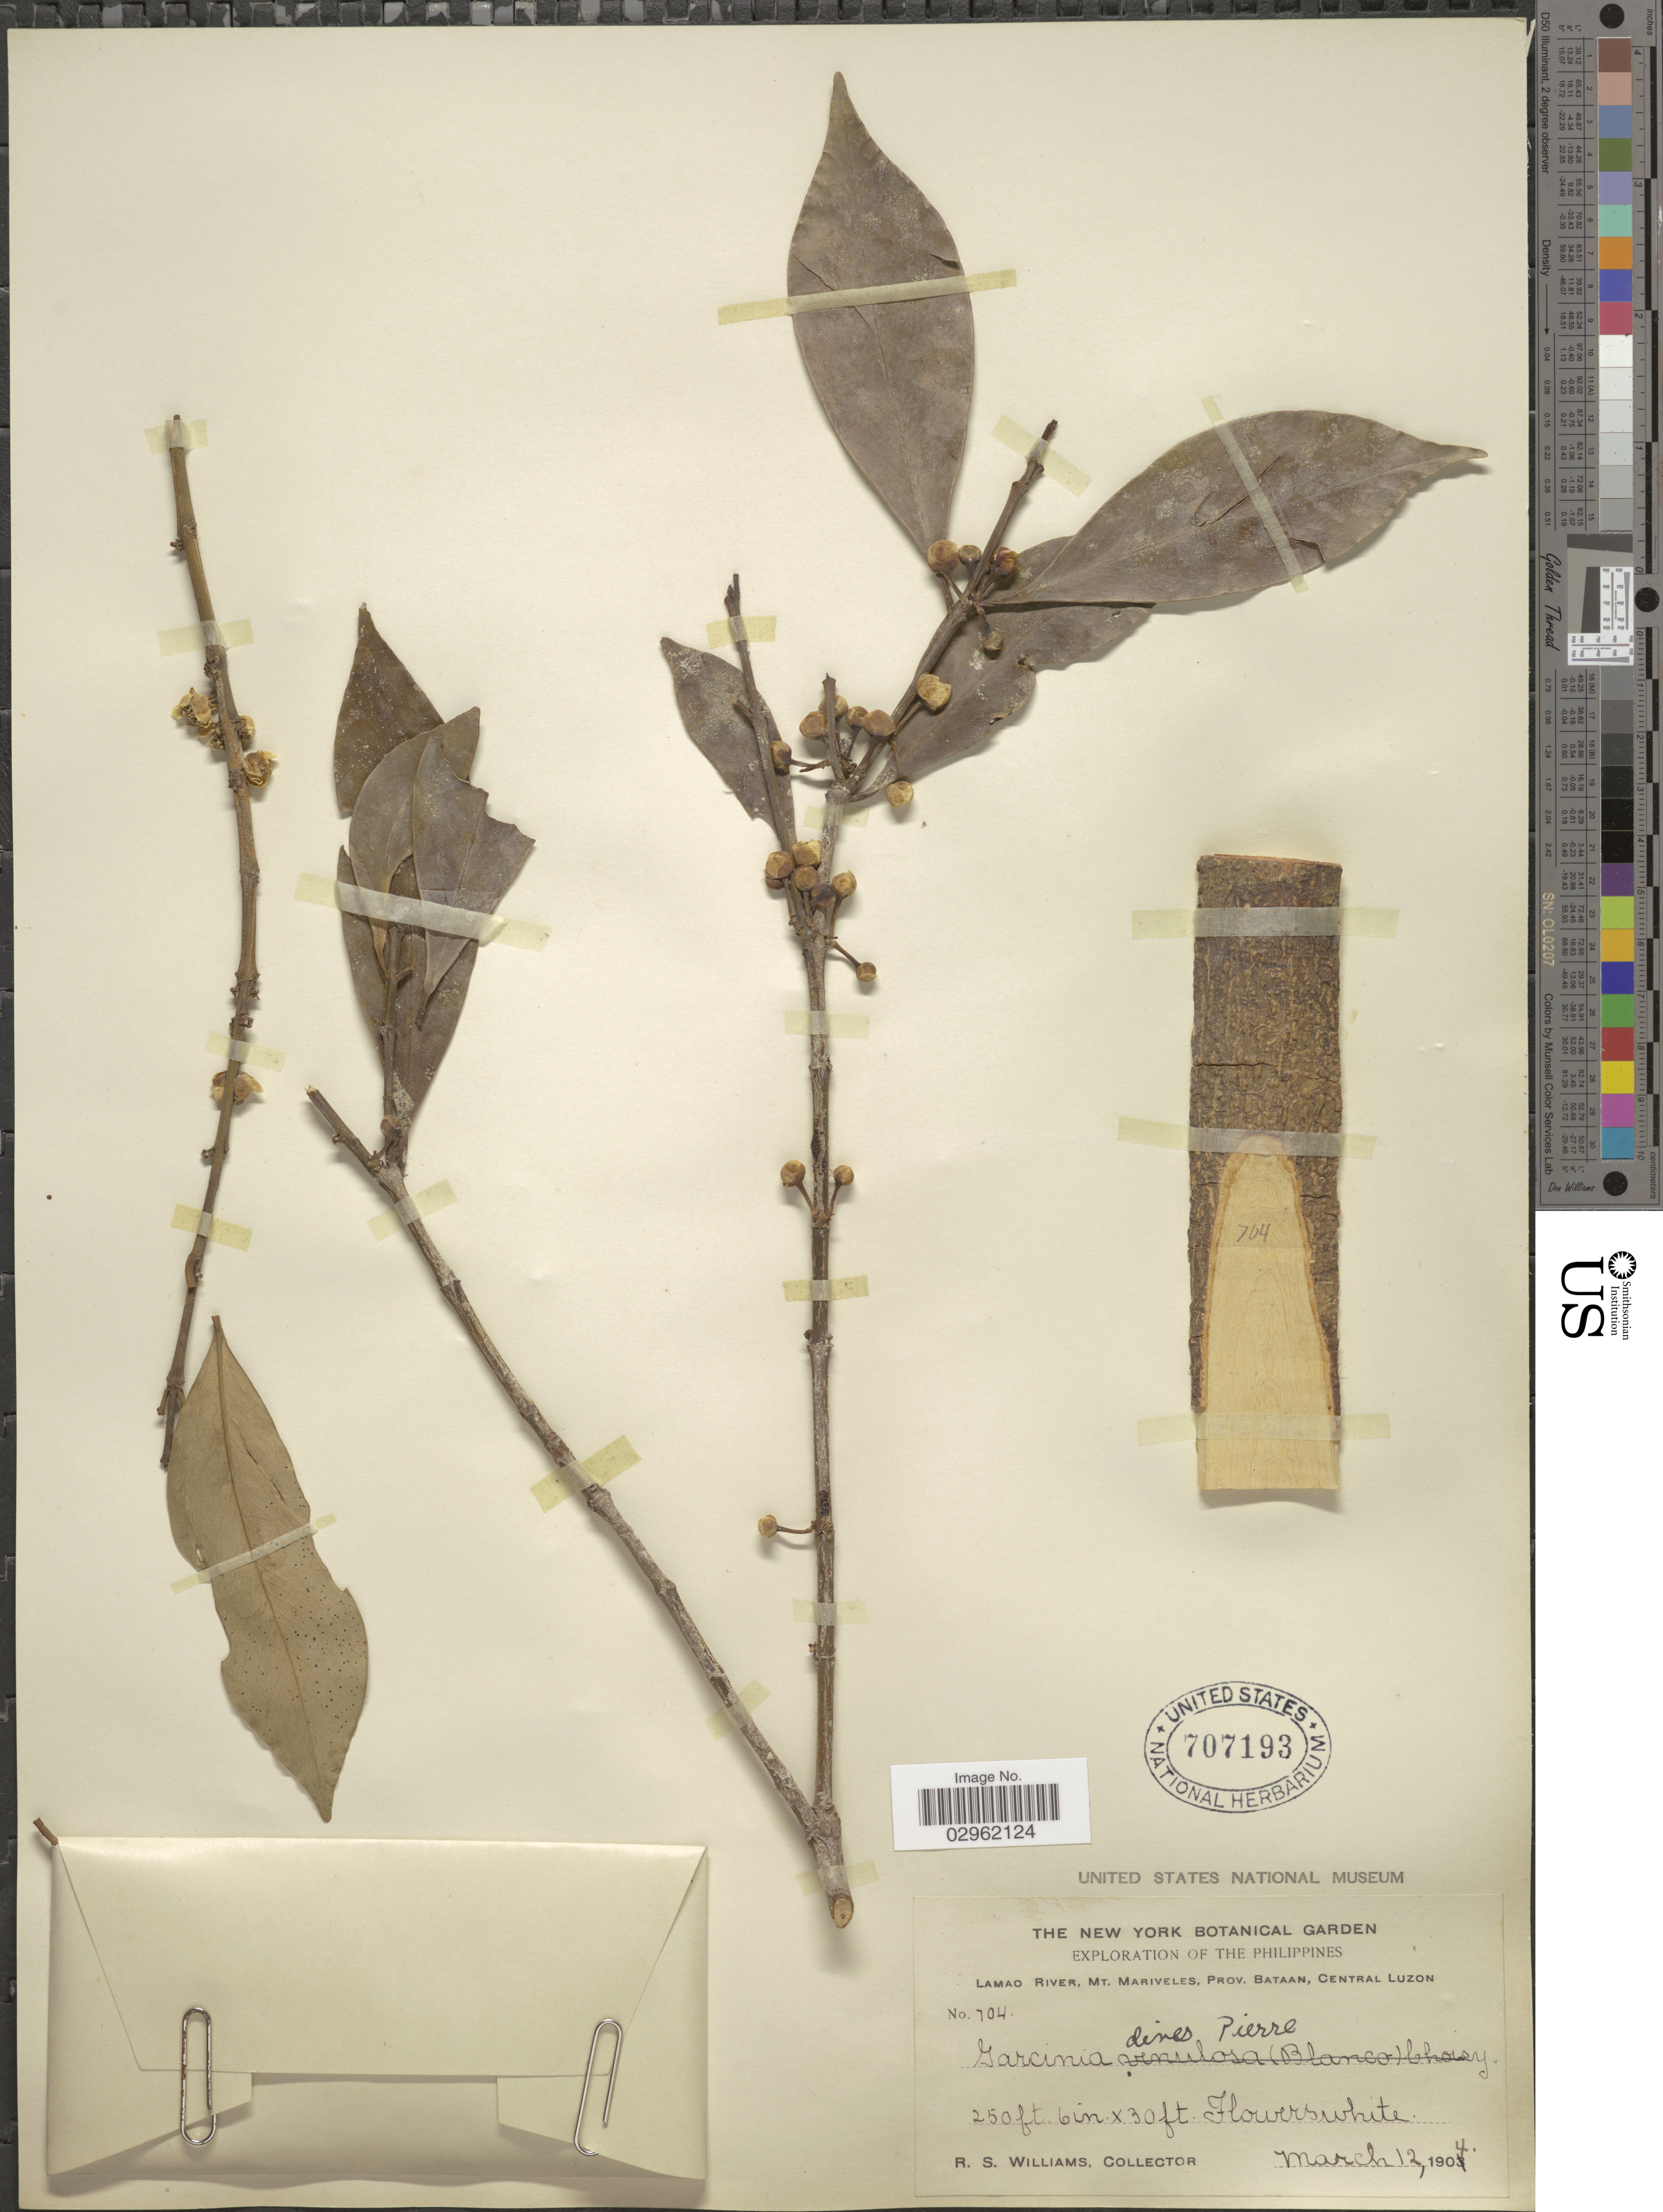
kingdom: Plantae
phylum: Tracheophyta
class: Magnoliopsida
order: Malpighiales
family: Clusiaceae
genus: Garcinia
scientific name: Garcinia dives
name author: Pierre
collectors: R. S. Williams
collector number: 704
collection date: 1904-03-12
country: Philippines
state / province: Central Luzon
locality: Lamao River, Mt. Mariveles, Prov. Bataan, Central Luzon.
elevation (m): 76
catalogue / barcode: US 707193